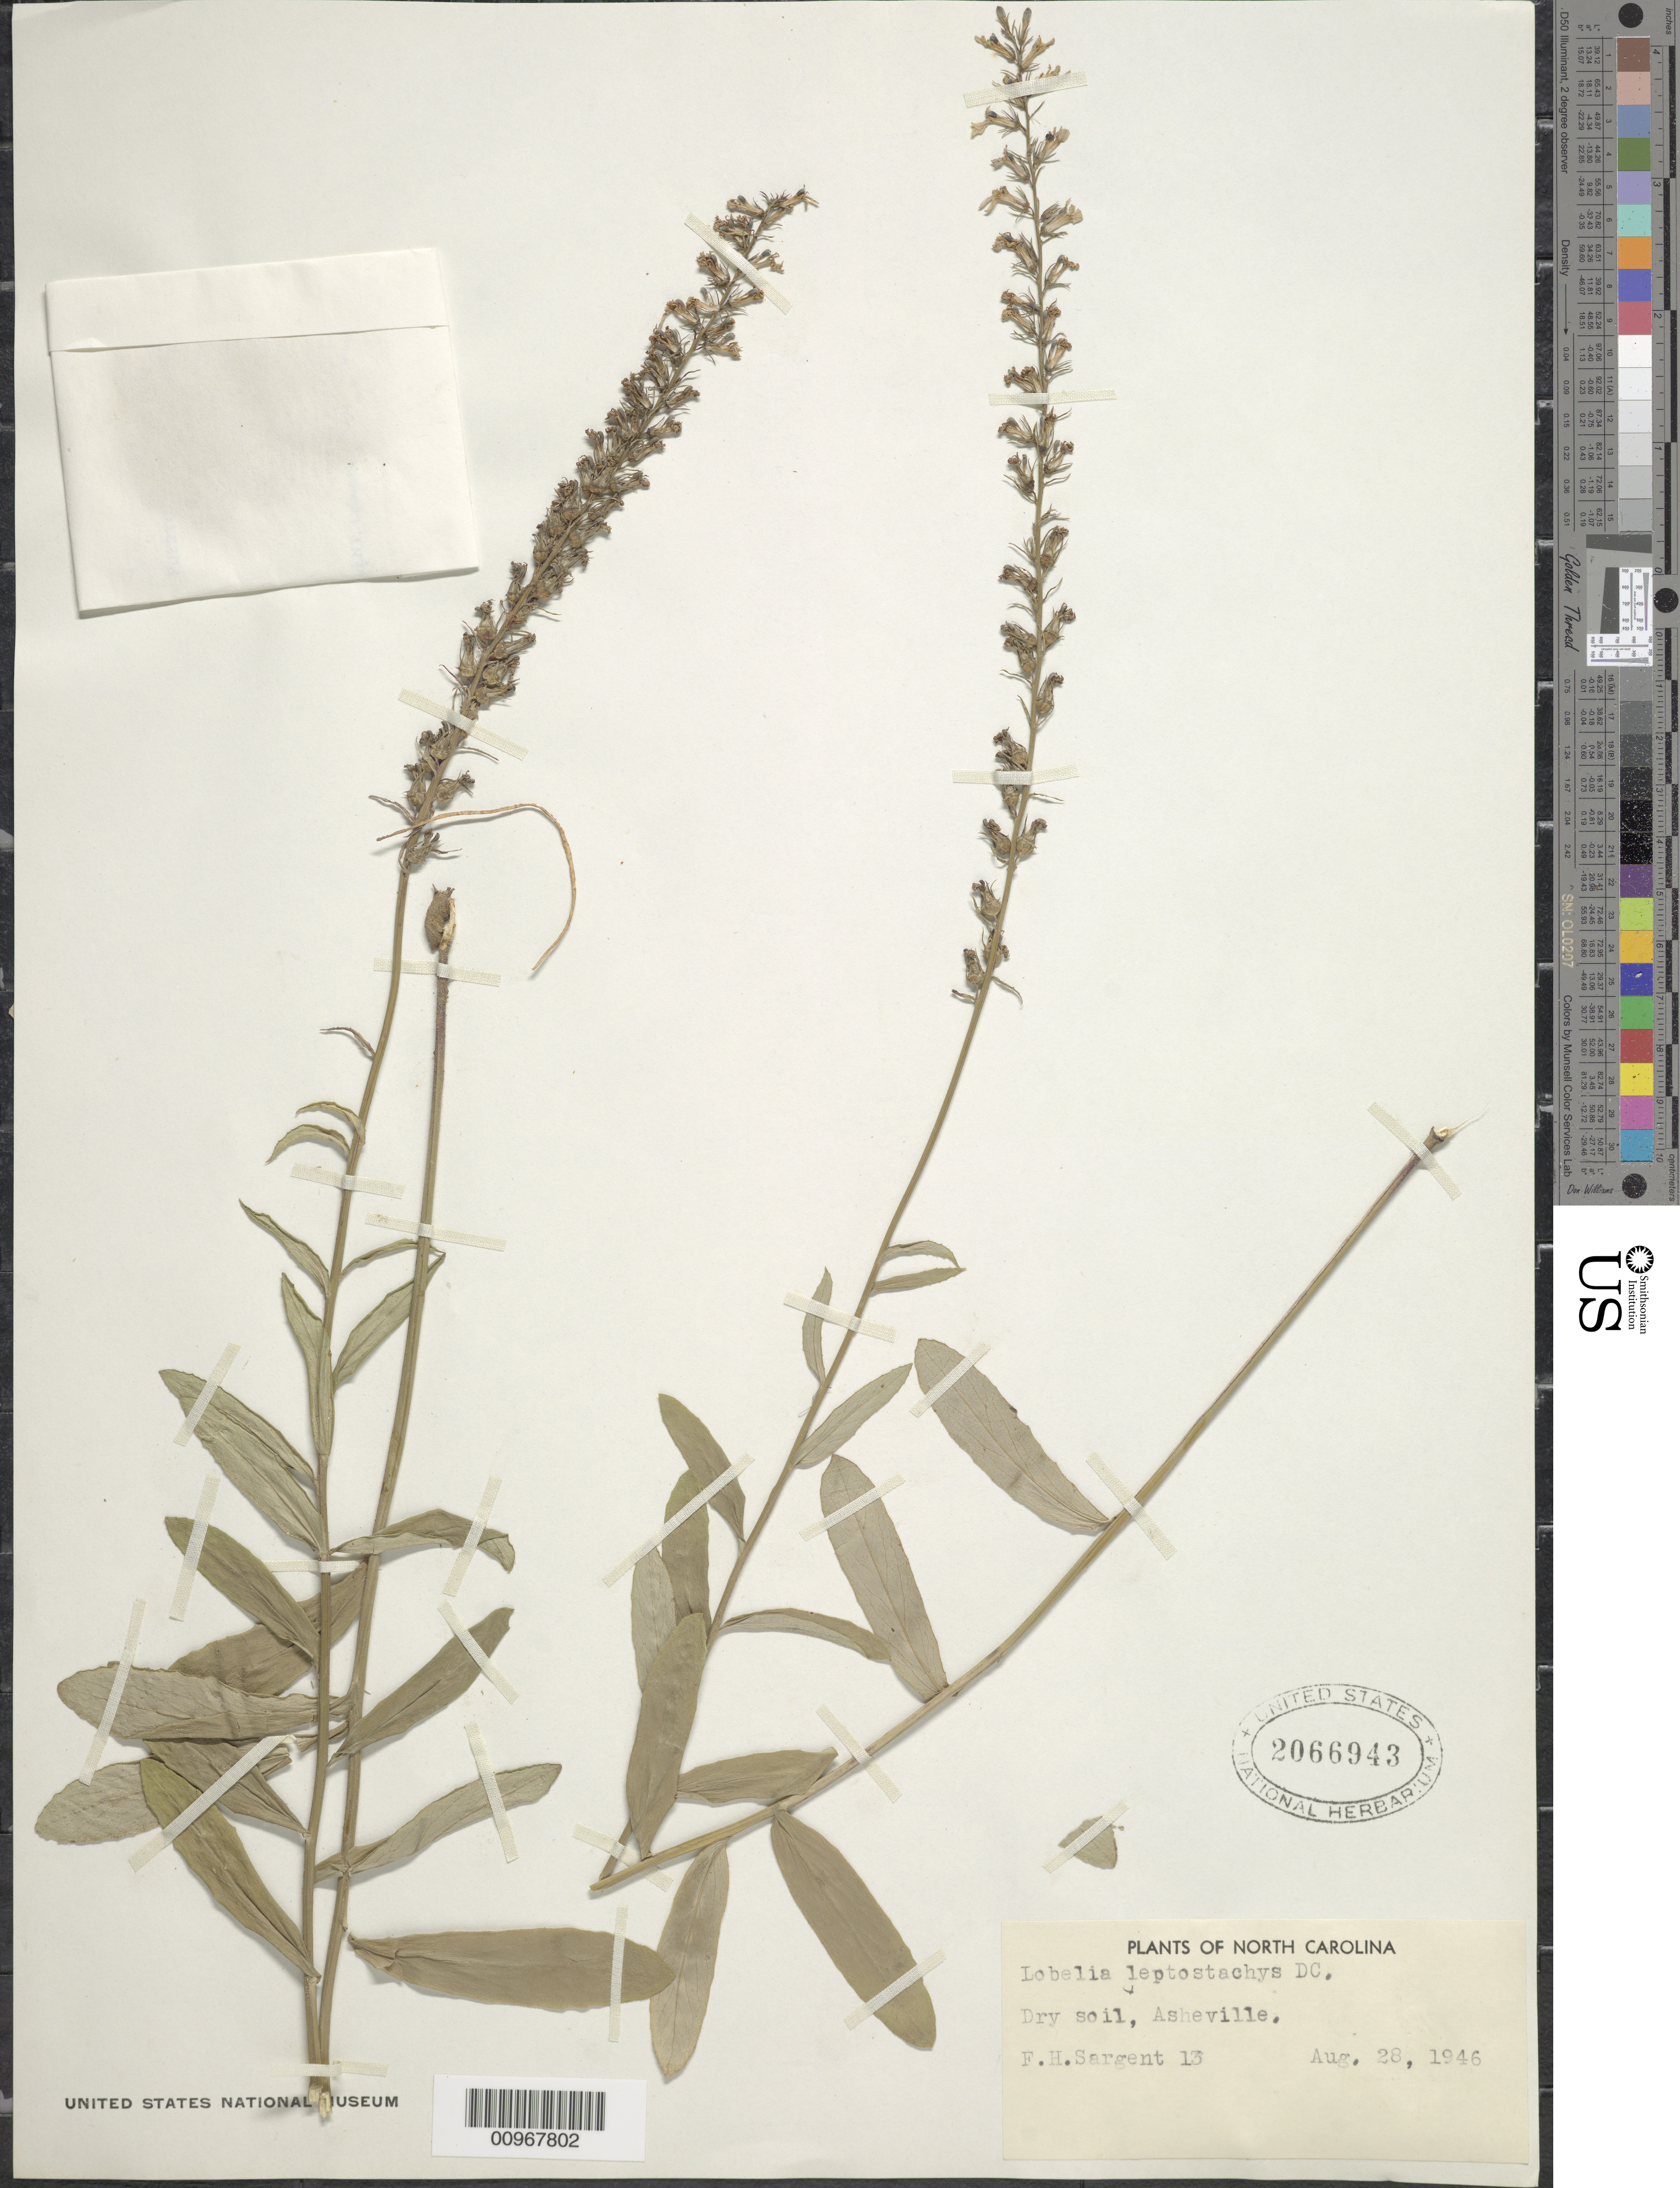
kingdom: Plantae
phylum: Tracheophyta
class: Magnoliopsida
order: Asterales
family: Campanulaceae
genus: Lobelia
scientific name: Lobelia leptostachys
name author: A. DC.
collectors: F. H. Sargent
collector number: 13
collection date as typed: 28 Aug 1946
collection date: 1946-08-28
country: United States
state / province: North Carolina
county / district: Buncombe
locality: Asheville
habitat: dry soil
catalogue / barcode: US 2066943